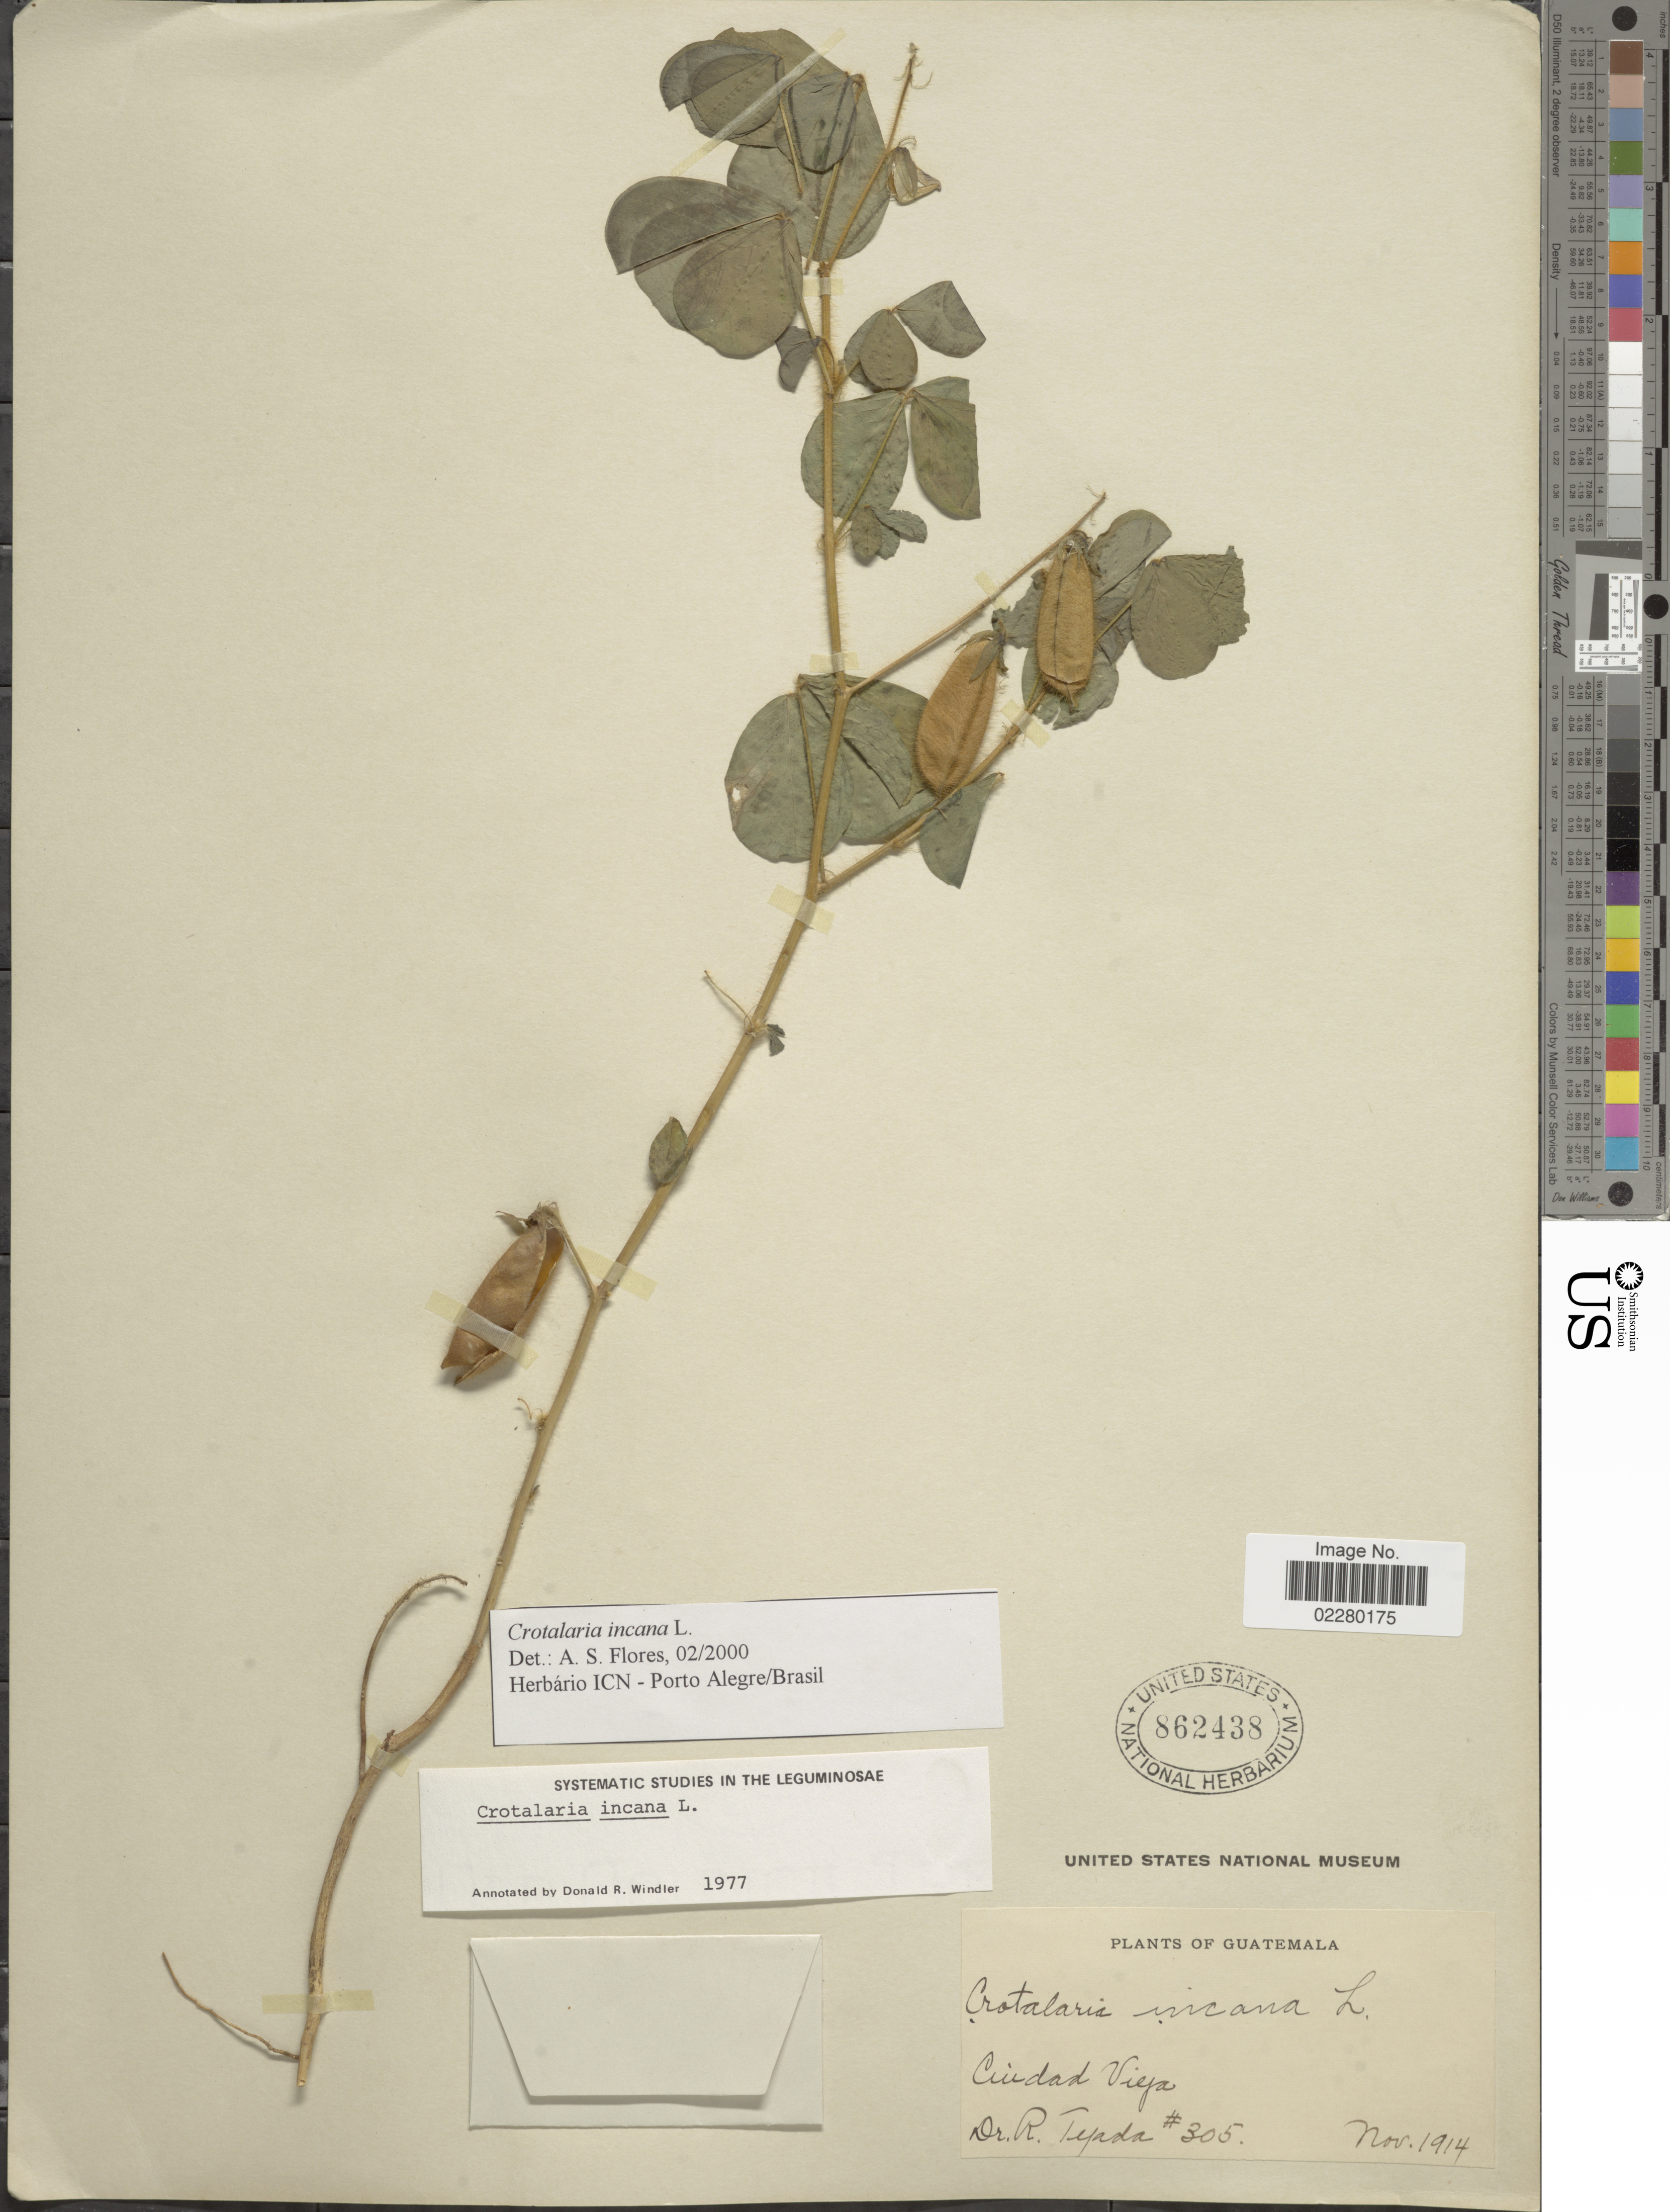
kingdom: Plantae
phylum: Tracheophyta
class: Magnoliopsida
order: Fabales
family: Fabaceae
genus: Crotalaria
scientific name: Crotalaria incana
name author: L.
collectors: R. Tejada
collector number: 305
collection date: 1914-11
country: Guatemala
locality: Ciudad Vieja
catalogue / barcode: US 862438